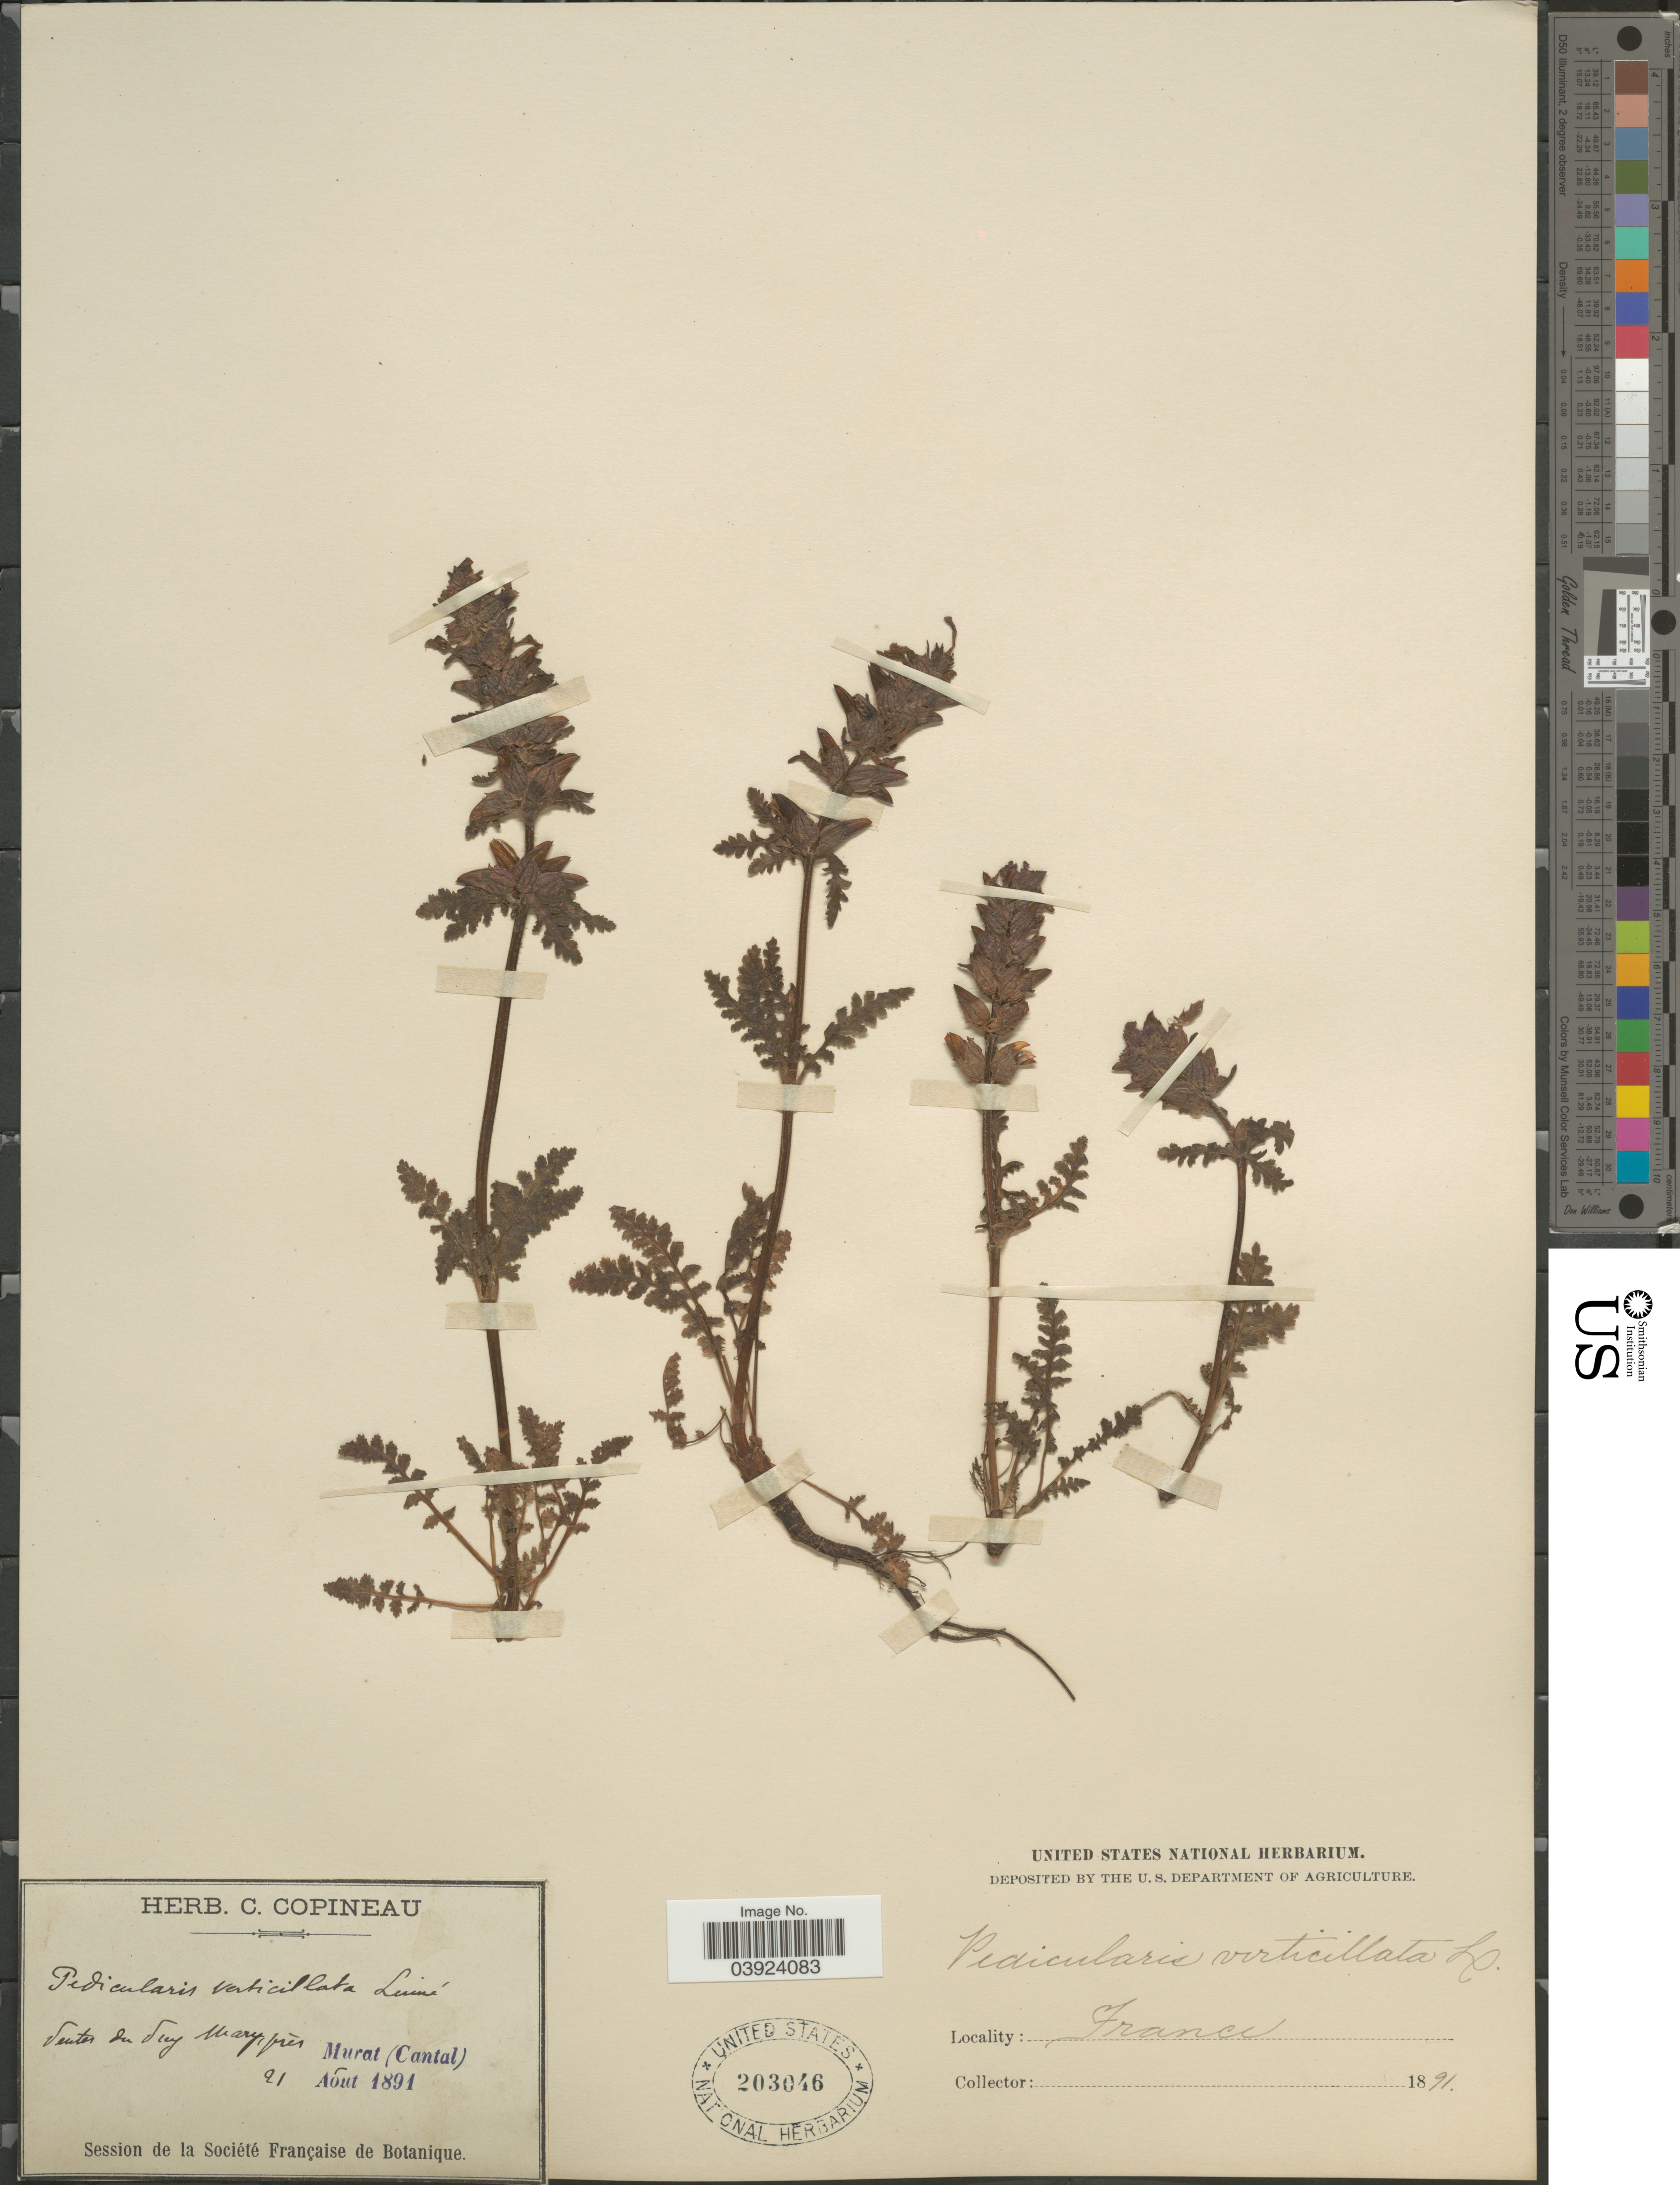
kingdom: Plantae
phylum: Tracheophyta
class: Magnoliopsida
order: Lamiales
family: Orobanchaceae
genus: Pedicularis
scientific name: Pedicularis verticillata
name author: L.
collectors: ex herb. C. Copineau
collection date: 1891-08-21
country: France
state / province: Auvergne-Rhône-Alpes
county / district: Cantal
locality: Ventes bei Grey Mary, pres Murat (Cantal).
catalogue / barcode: US 203046